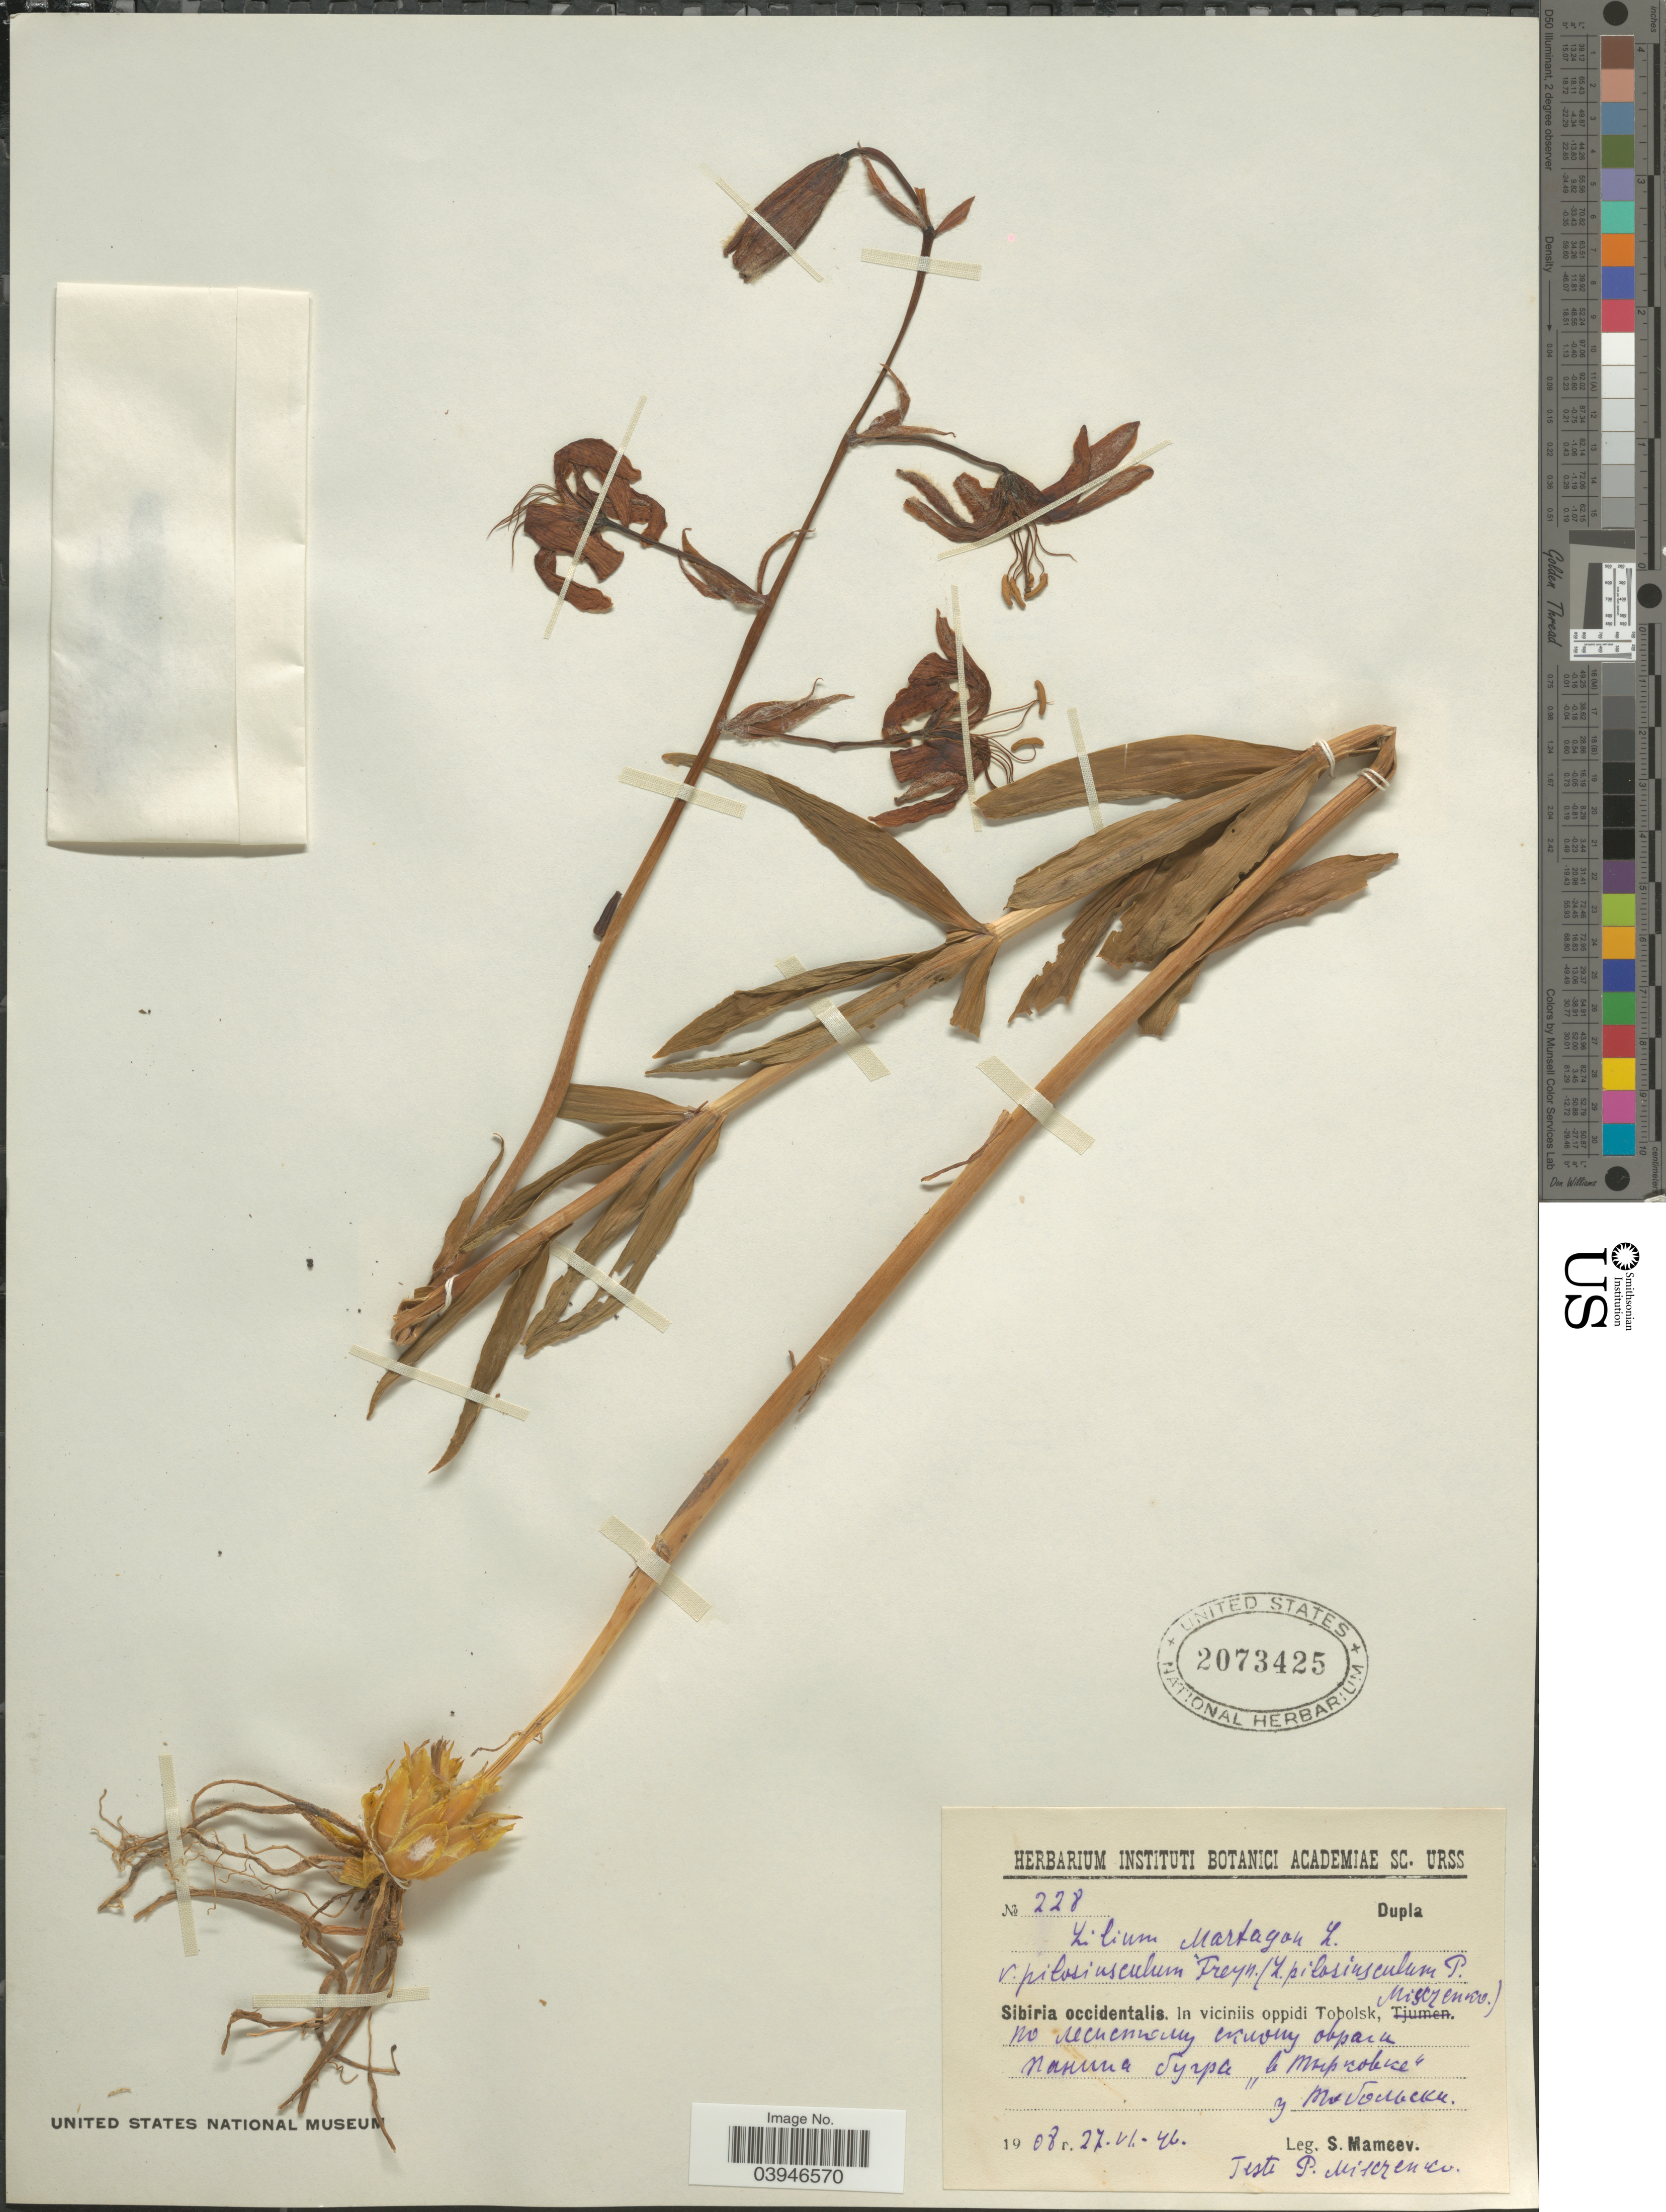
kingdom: Plantae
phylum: Tracheophyta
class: Liliopsida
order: Liliales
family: Liliaceae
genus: Lilium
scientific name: Lilium martagon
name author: L.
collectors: S. Mameev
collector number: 228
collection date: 1908-06-27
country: Russian Federation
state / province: Tyumen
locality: Vicinity of Tobolsk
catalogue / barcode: US 2073425